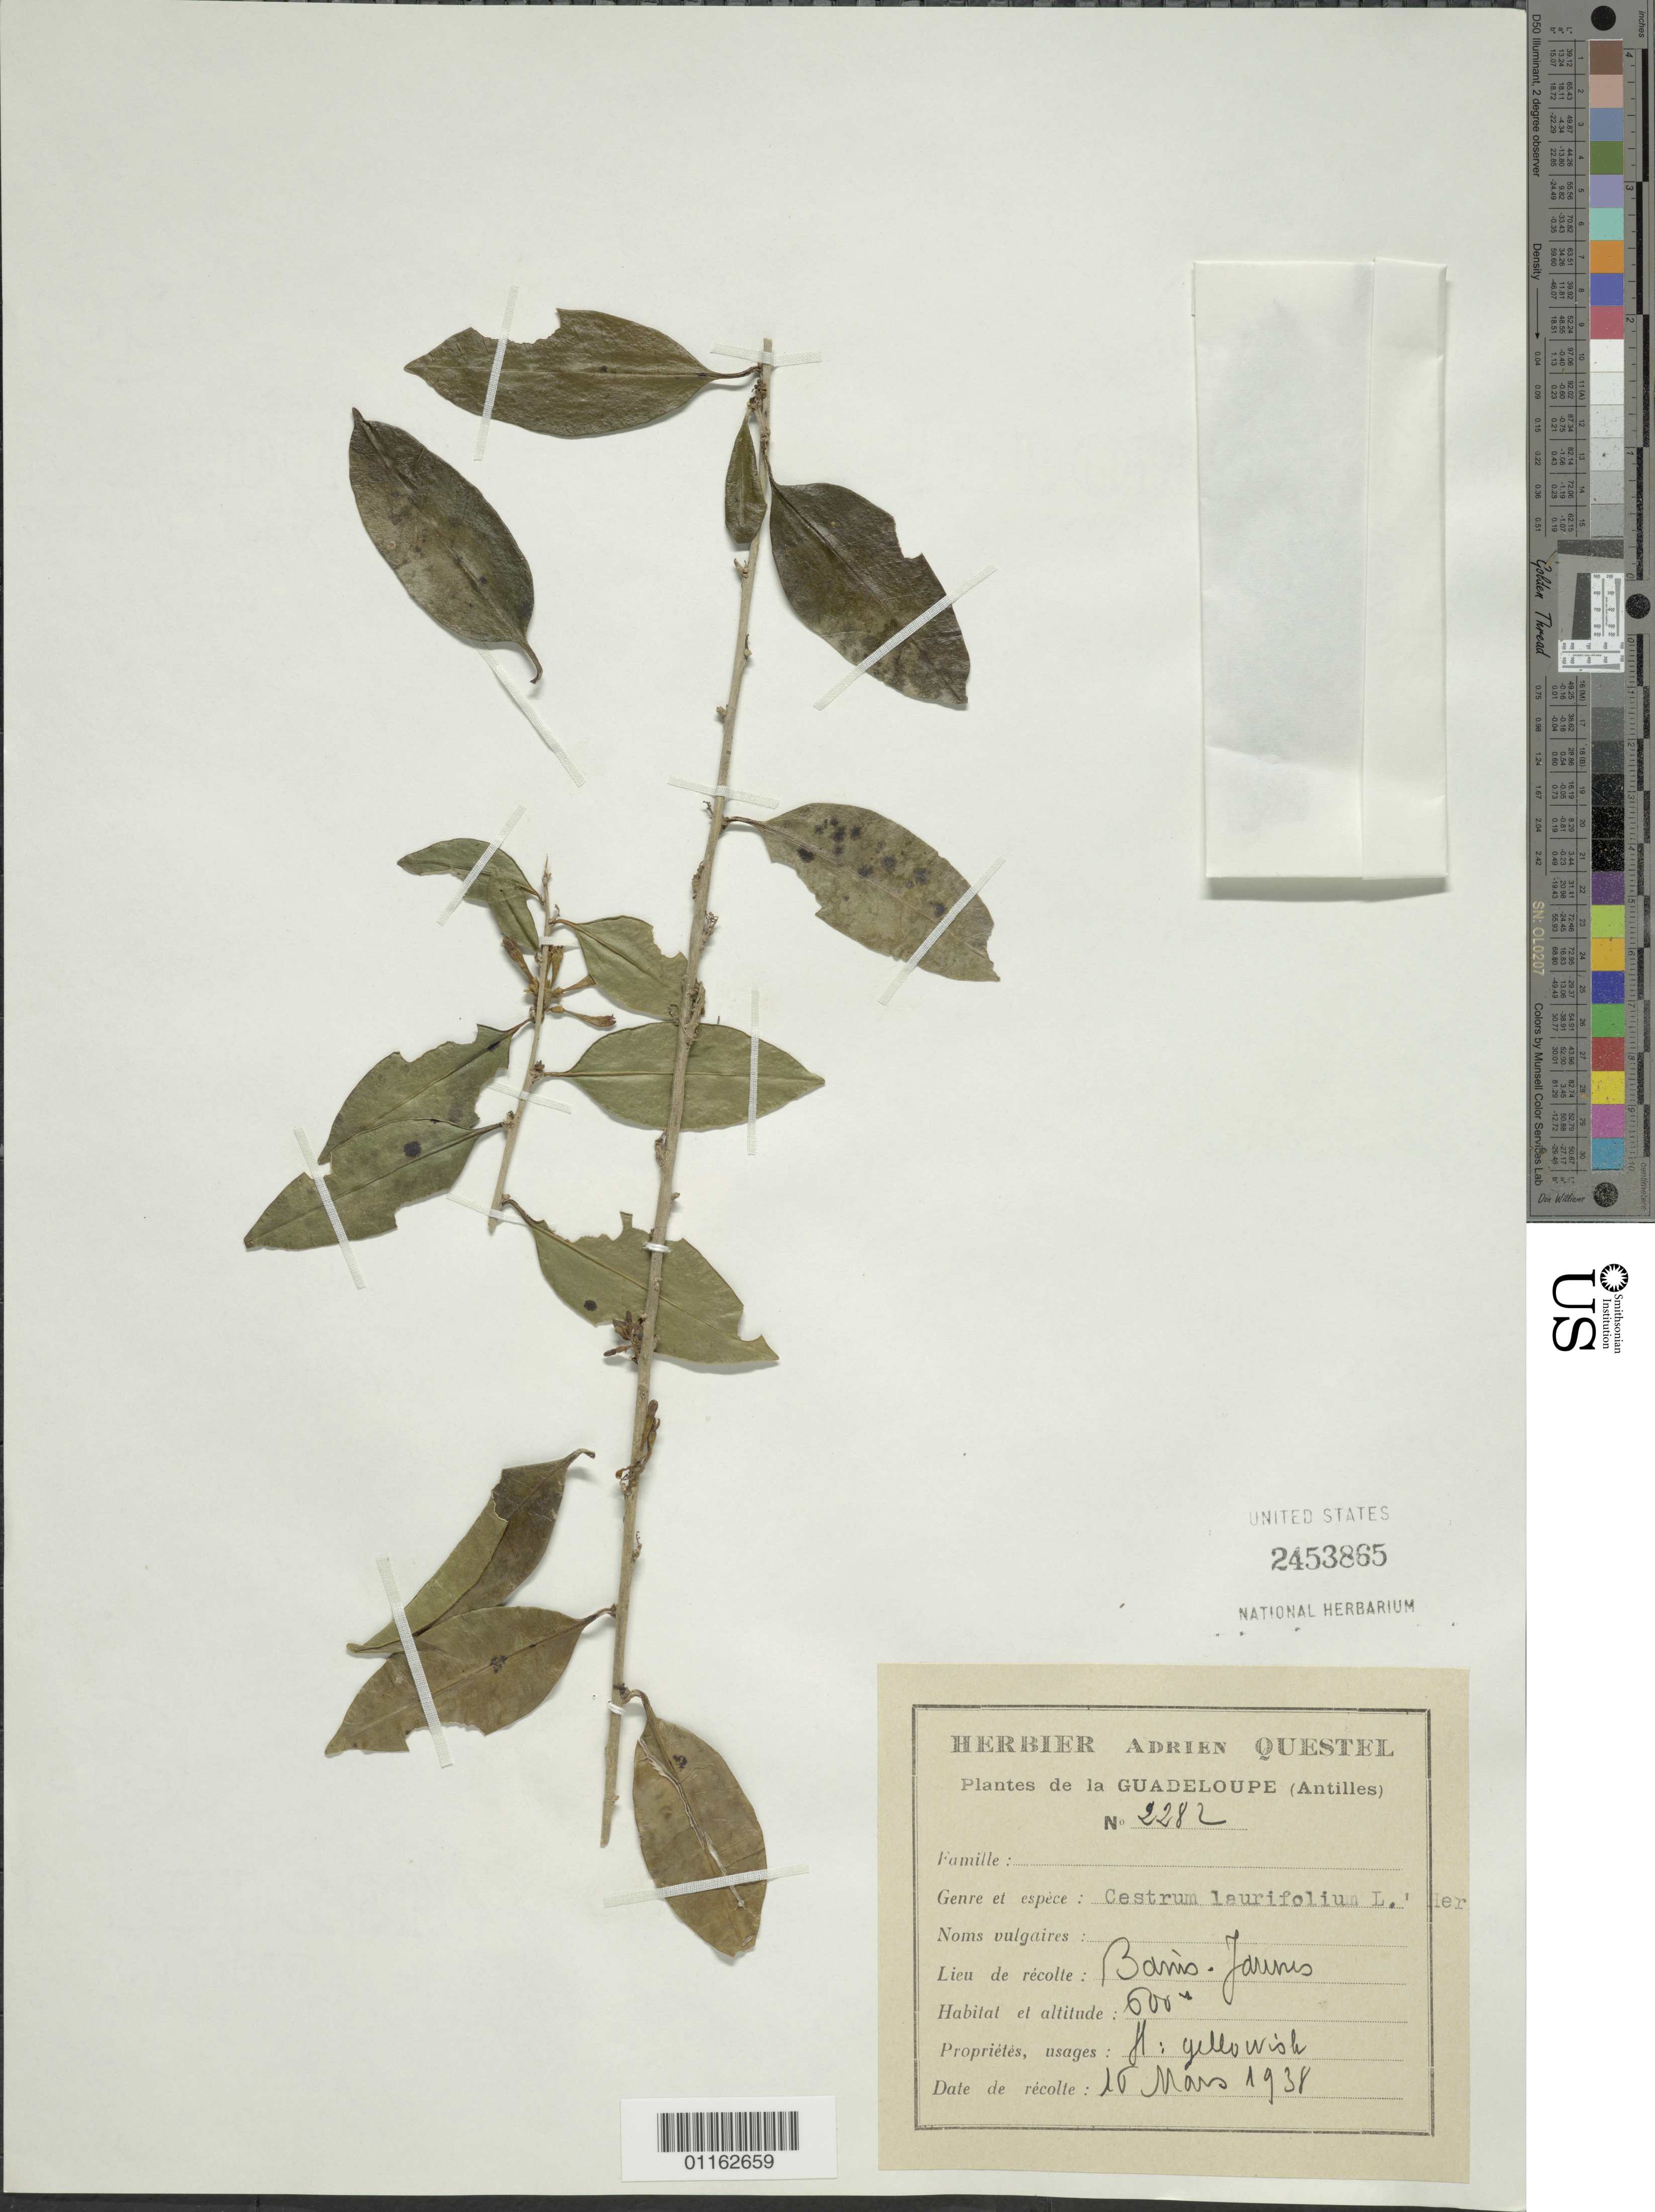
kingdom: Plantae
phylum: Tracheophyta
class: Magnoliopsida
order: Solanales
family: Solanaceae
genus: Cestrum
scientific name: Cestrum laurifolium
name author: L'Hér.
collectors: A. Questel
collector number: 2282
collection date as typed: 16 May 1938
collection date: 1938-05-16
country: Guadeloupe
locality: Banis- Jarmes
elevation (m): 600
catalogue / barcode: US 2453865